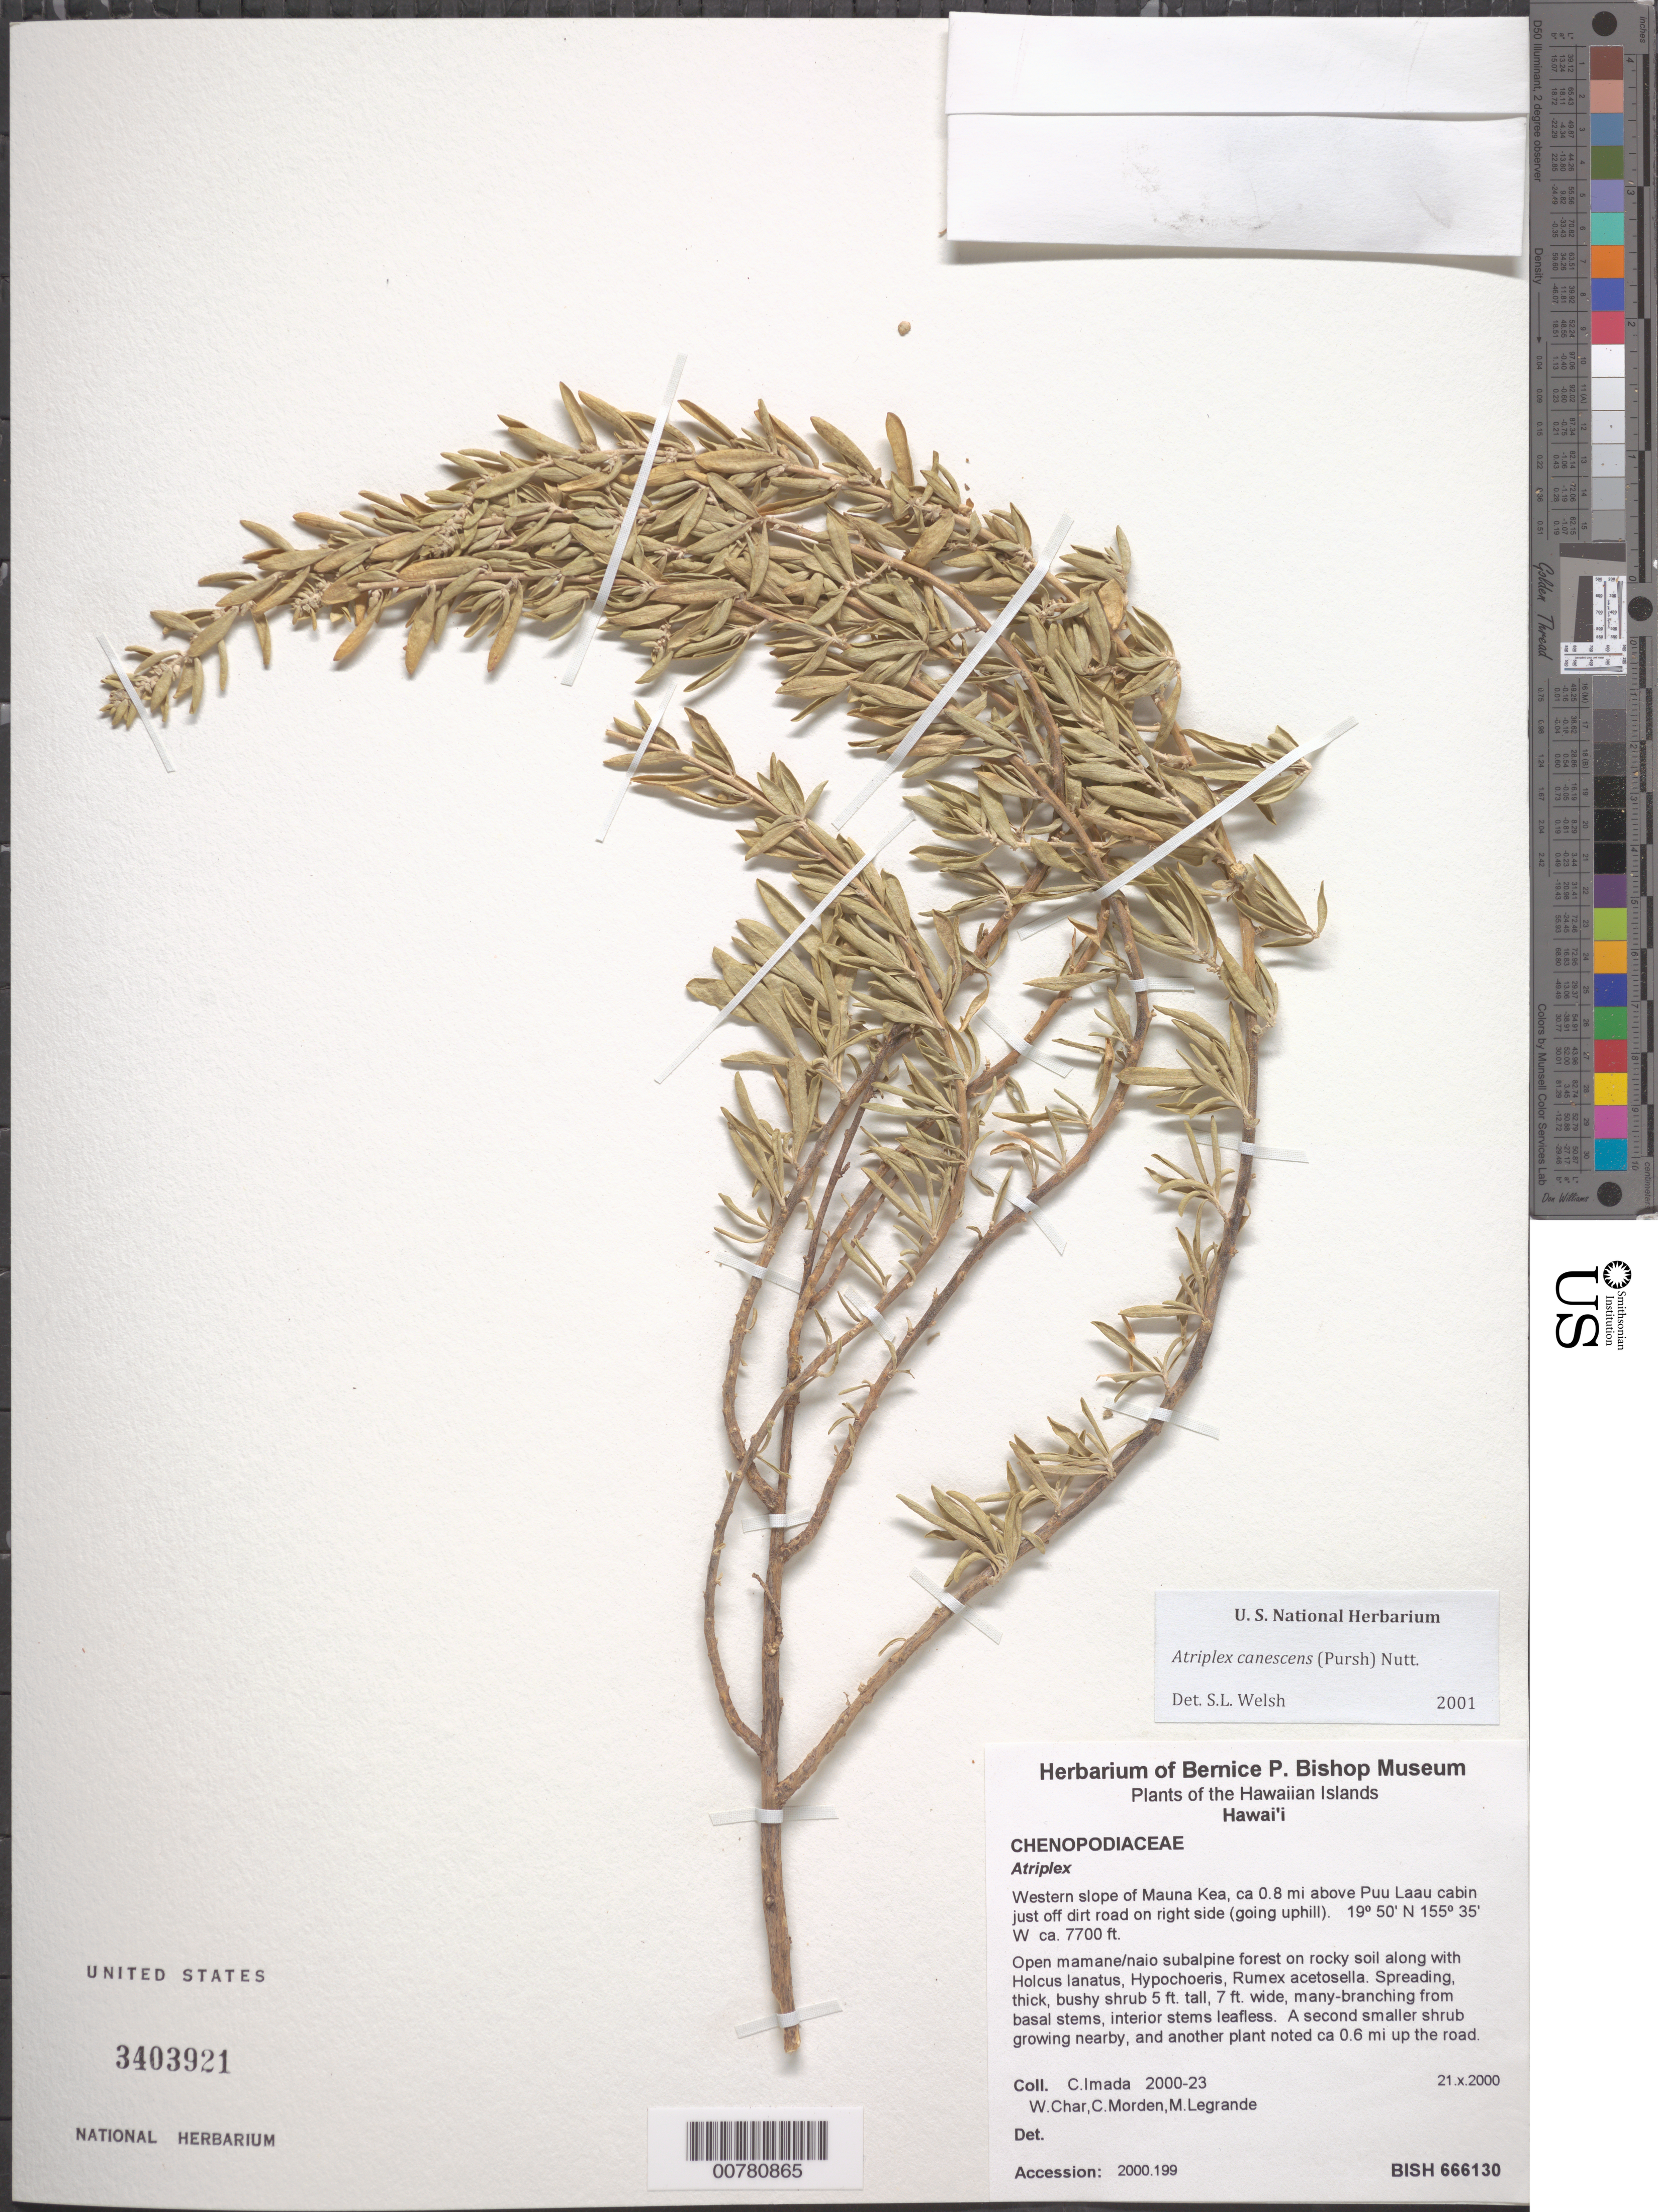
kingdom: Plantae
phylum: Tracheophyta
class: Magnoliopsida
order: Caryophyllales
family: Amaranthaceae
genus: Atriplex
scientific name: Atriplex canescens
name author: (Pursh) Nutt.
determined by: Welsh, Stanley L., (BRY), Brigham Young University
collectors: C. Imada, W. Char, C. Morden & M. Legrane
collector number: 2000-23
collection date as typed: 21 Oct 2000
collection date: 2000-10-21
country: United States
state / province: Hawaii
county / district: Hawaii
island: Hawaii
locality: Western slope of Mauna Kea, ca .8 mi above Puu Laau cabin just off dirt road on right side (going up hill)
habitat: Subalpine forest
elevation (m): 2347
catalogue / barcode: US 3403921